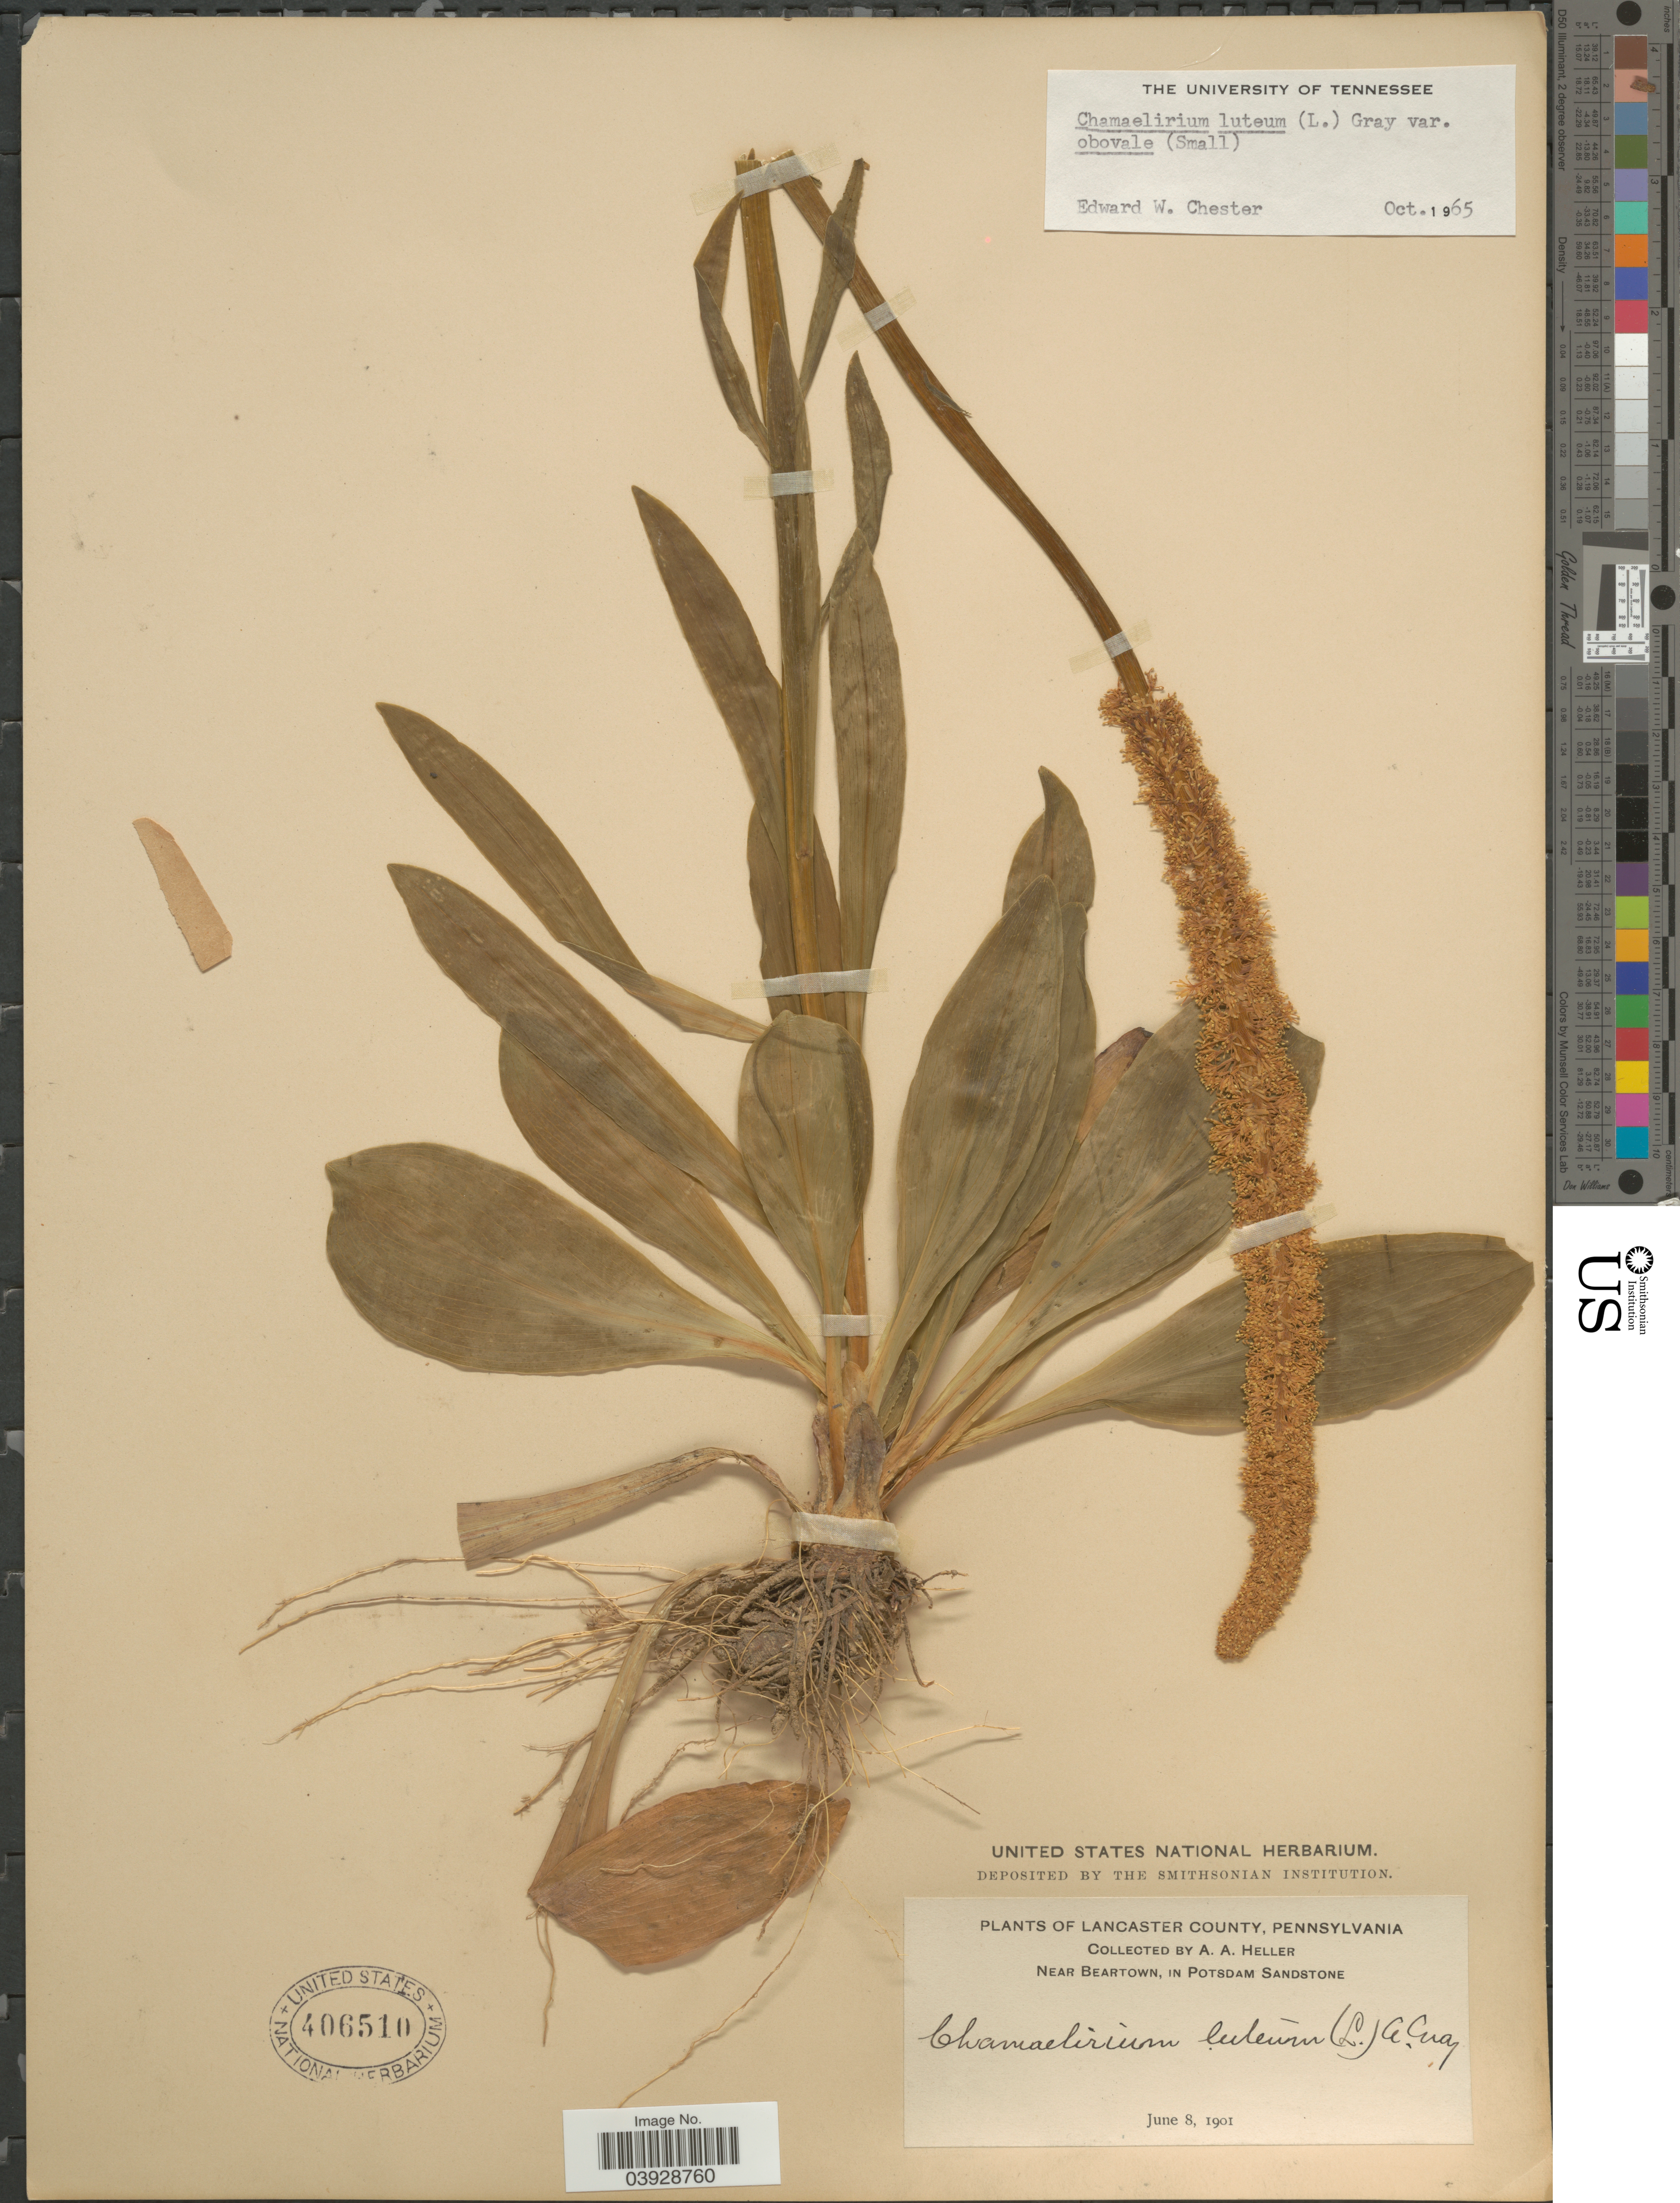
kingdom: Plantae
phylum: Tracheophyta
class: Liliopsida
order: Liliales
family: Melanthiaceae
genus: Chamaelirium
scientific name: Chamaelirium luteum var. obovale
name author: (Small) ined.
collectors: A. A. Heller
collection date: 1901-06-08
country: United States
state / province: Pennsylvania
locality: Lancaster County. Near Beartown, in Potsdam Sandstone.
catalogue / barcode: US 406510